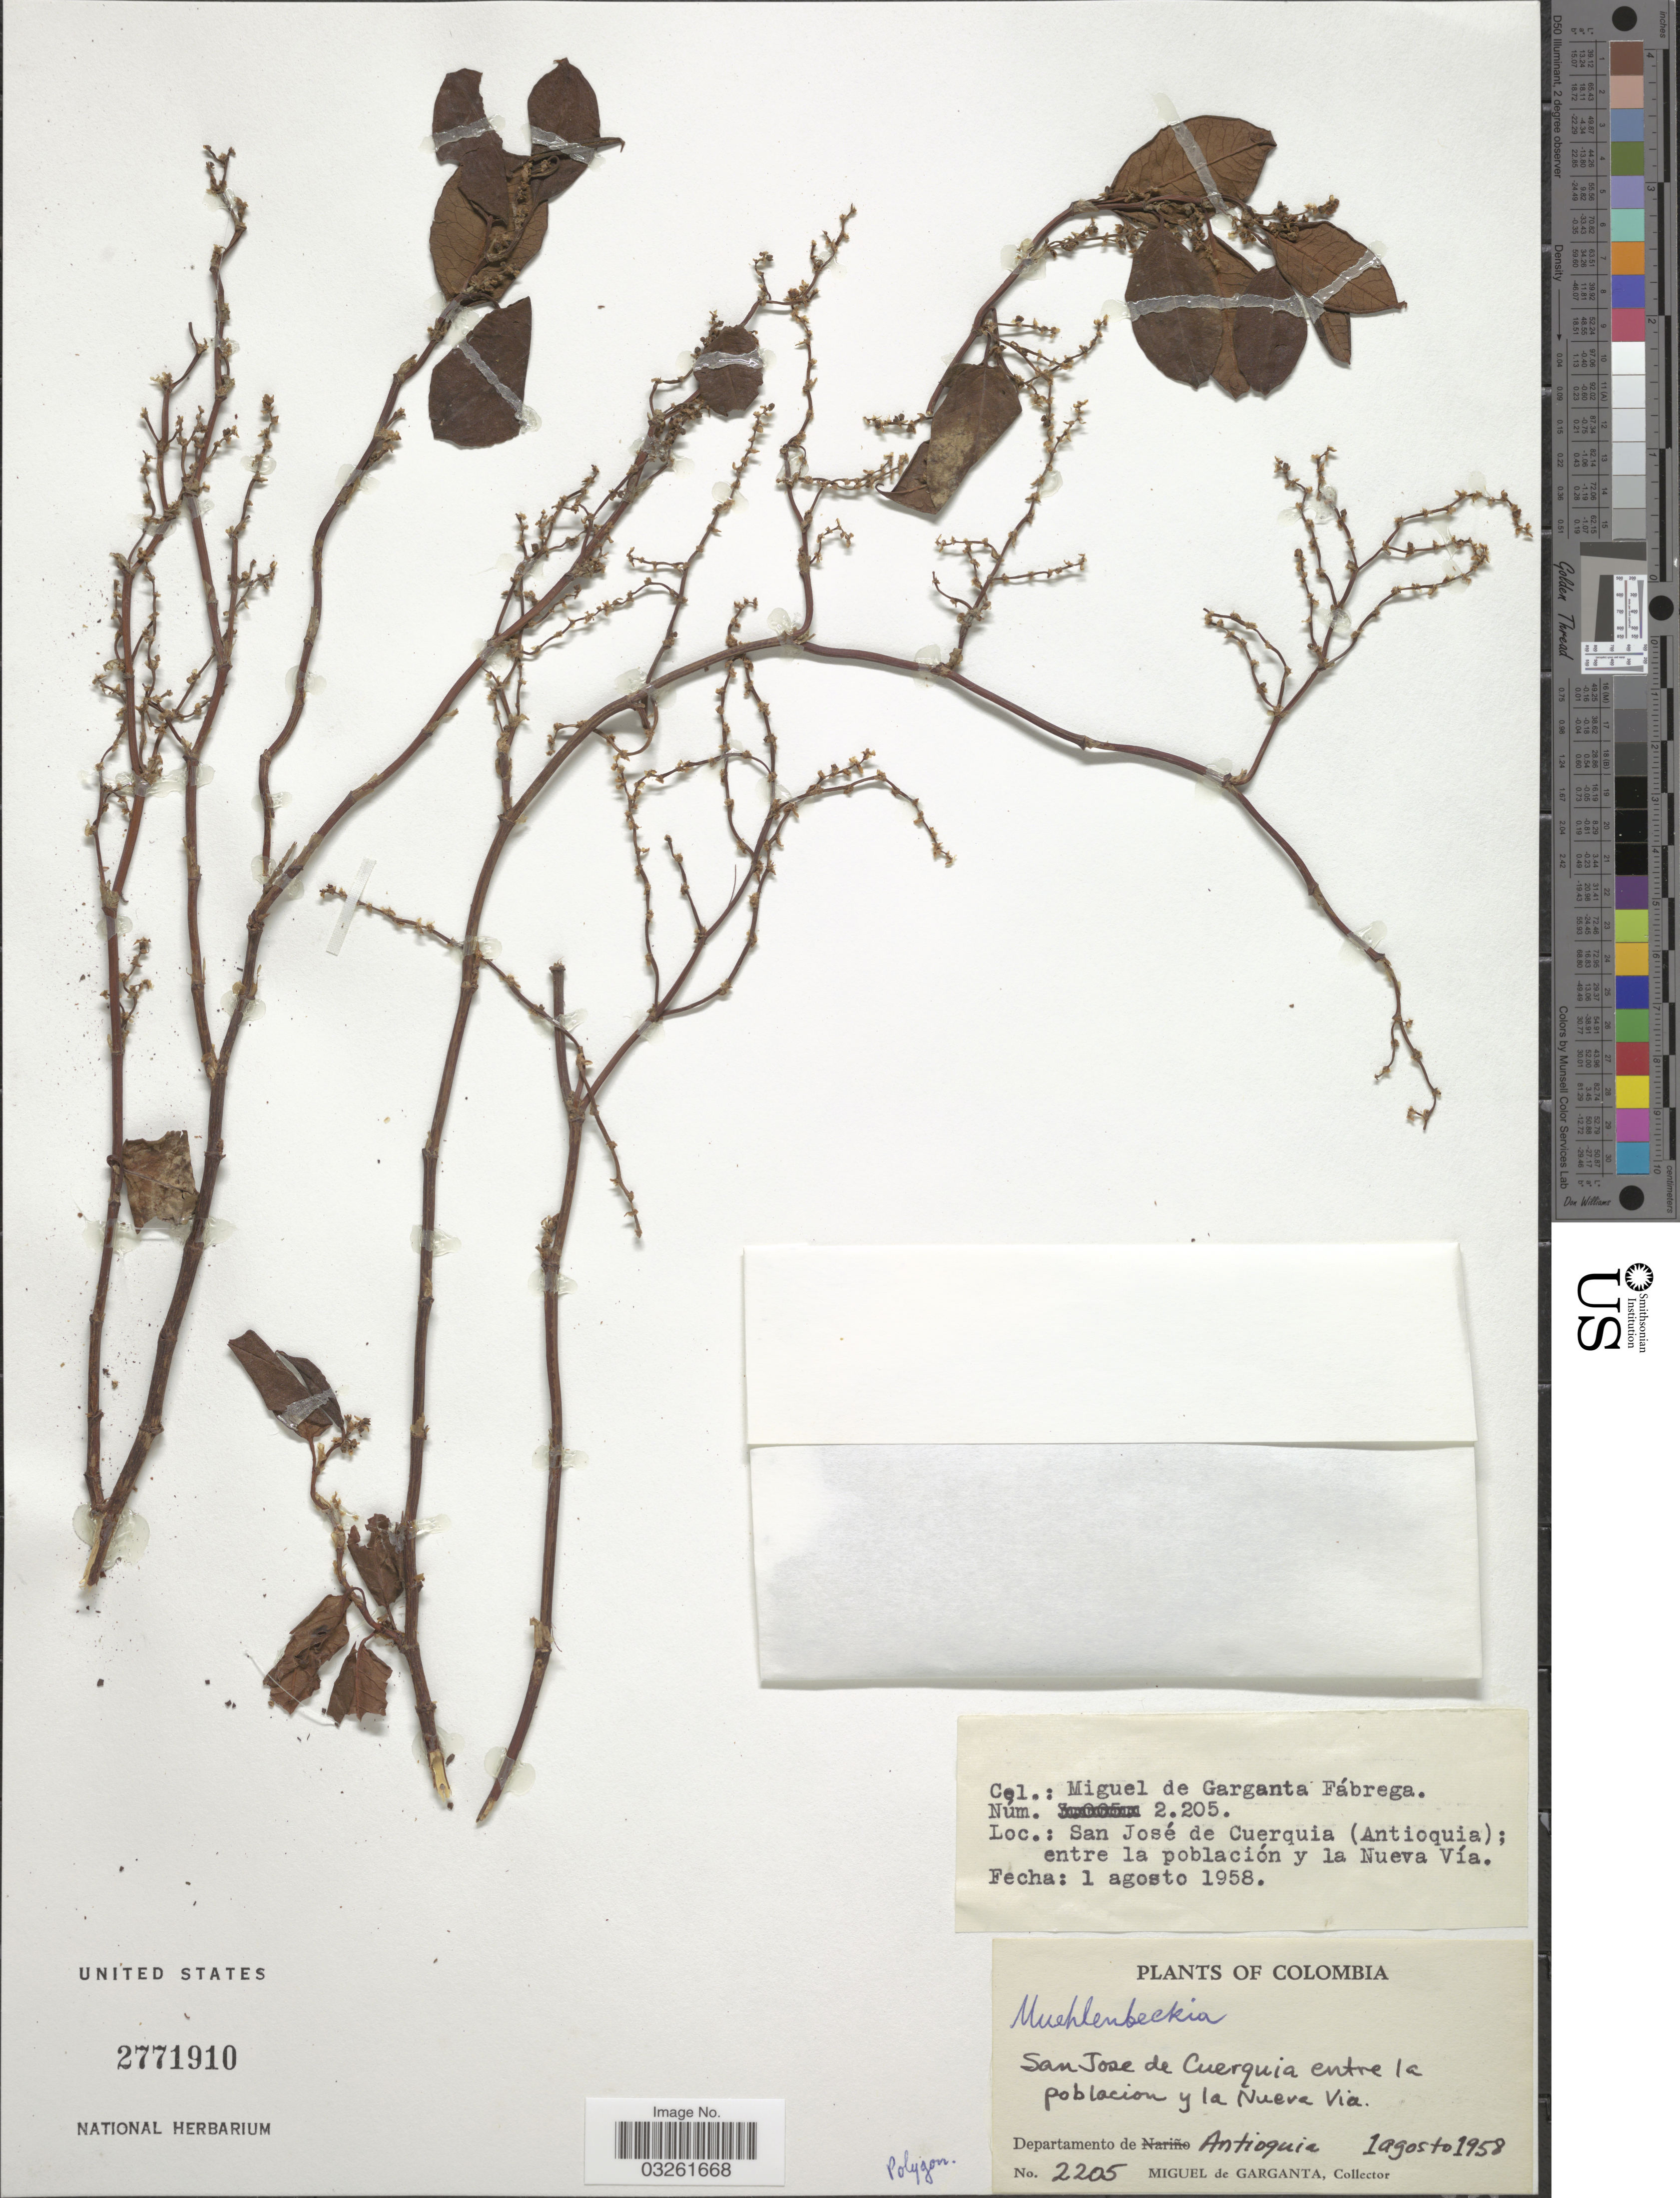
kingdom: Plantae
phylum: Tracheophyta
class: Magnoliopsida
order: Caryophyllales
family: Polygonaceae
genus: Muehlenbeckia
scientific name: Muehlenbeckia sp.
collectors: M. Garganta-Fábrega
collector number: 2205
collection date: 1958-08-01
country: Colombia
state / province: Antioquia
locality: San José de Cuerquia; entre la población y la Nueva Vía.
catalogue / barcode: US 2771910